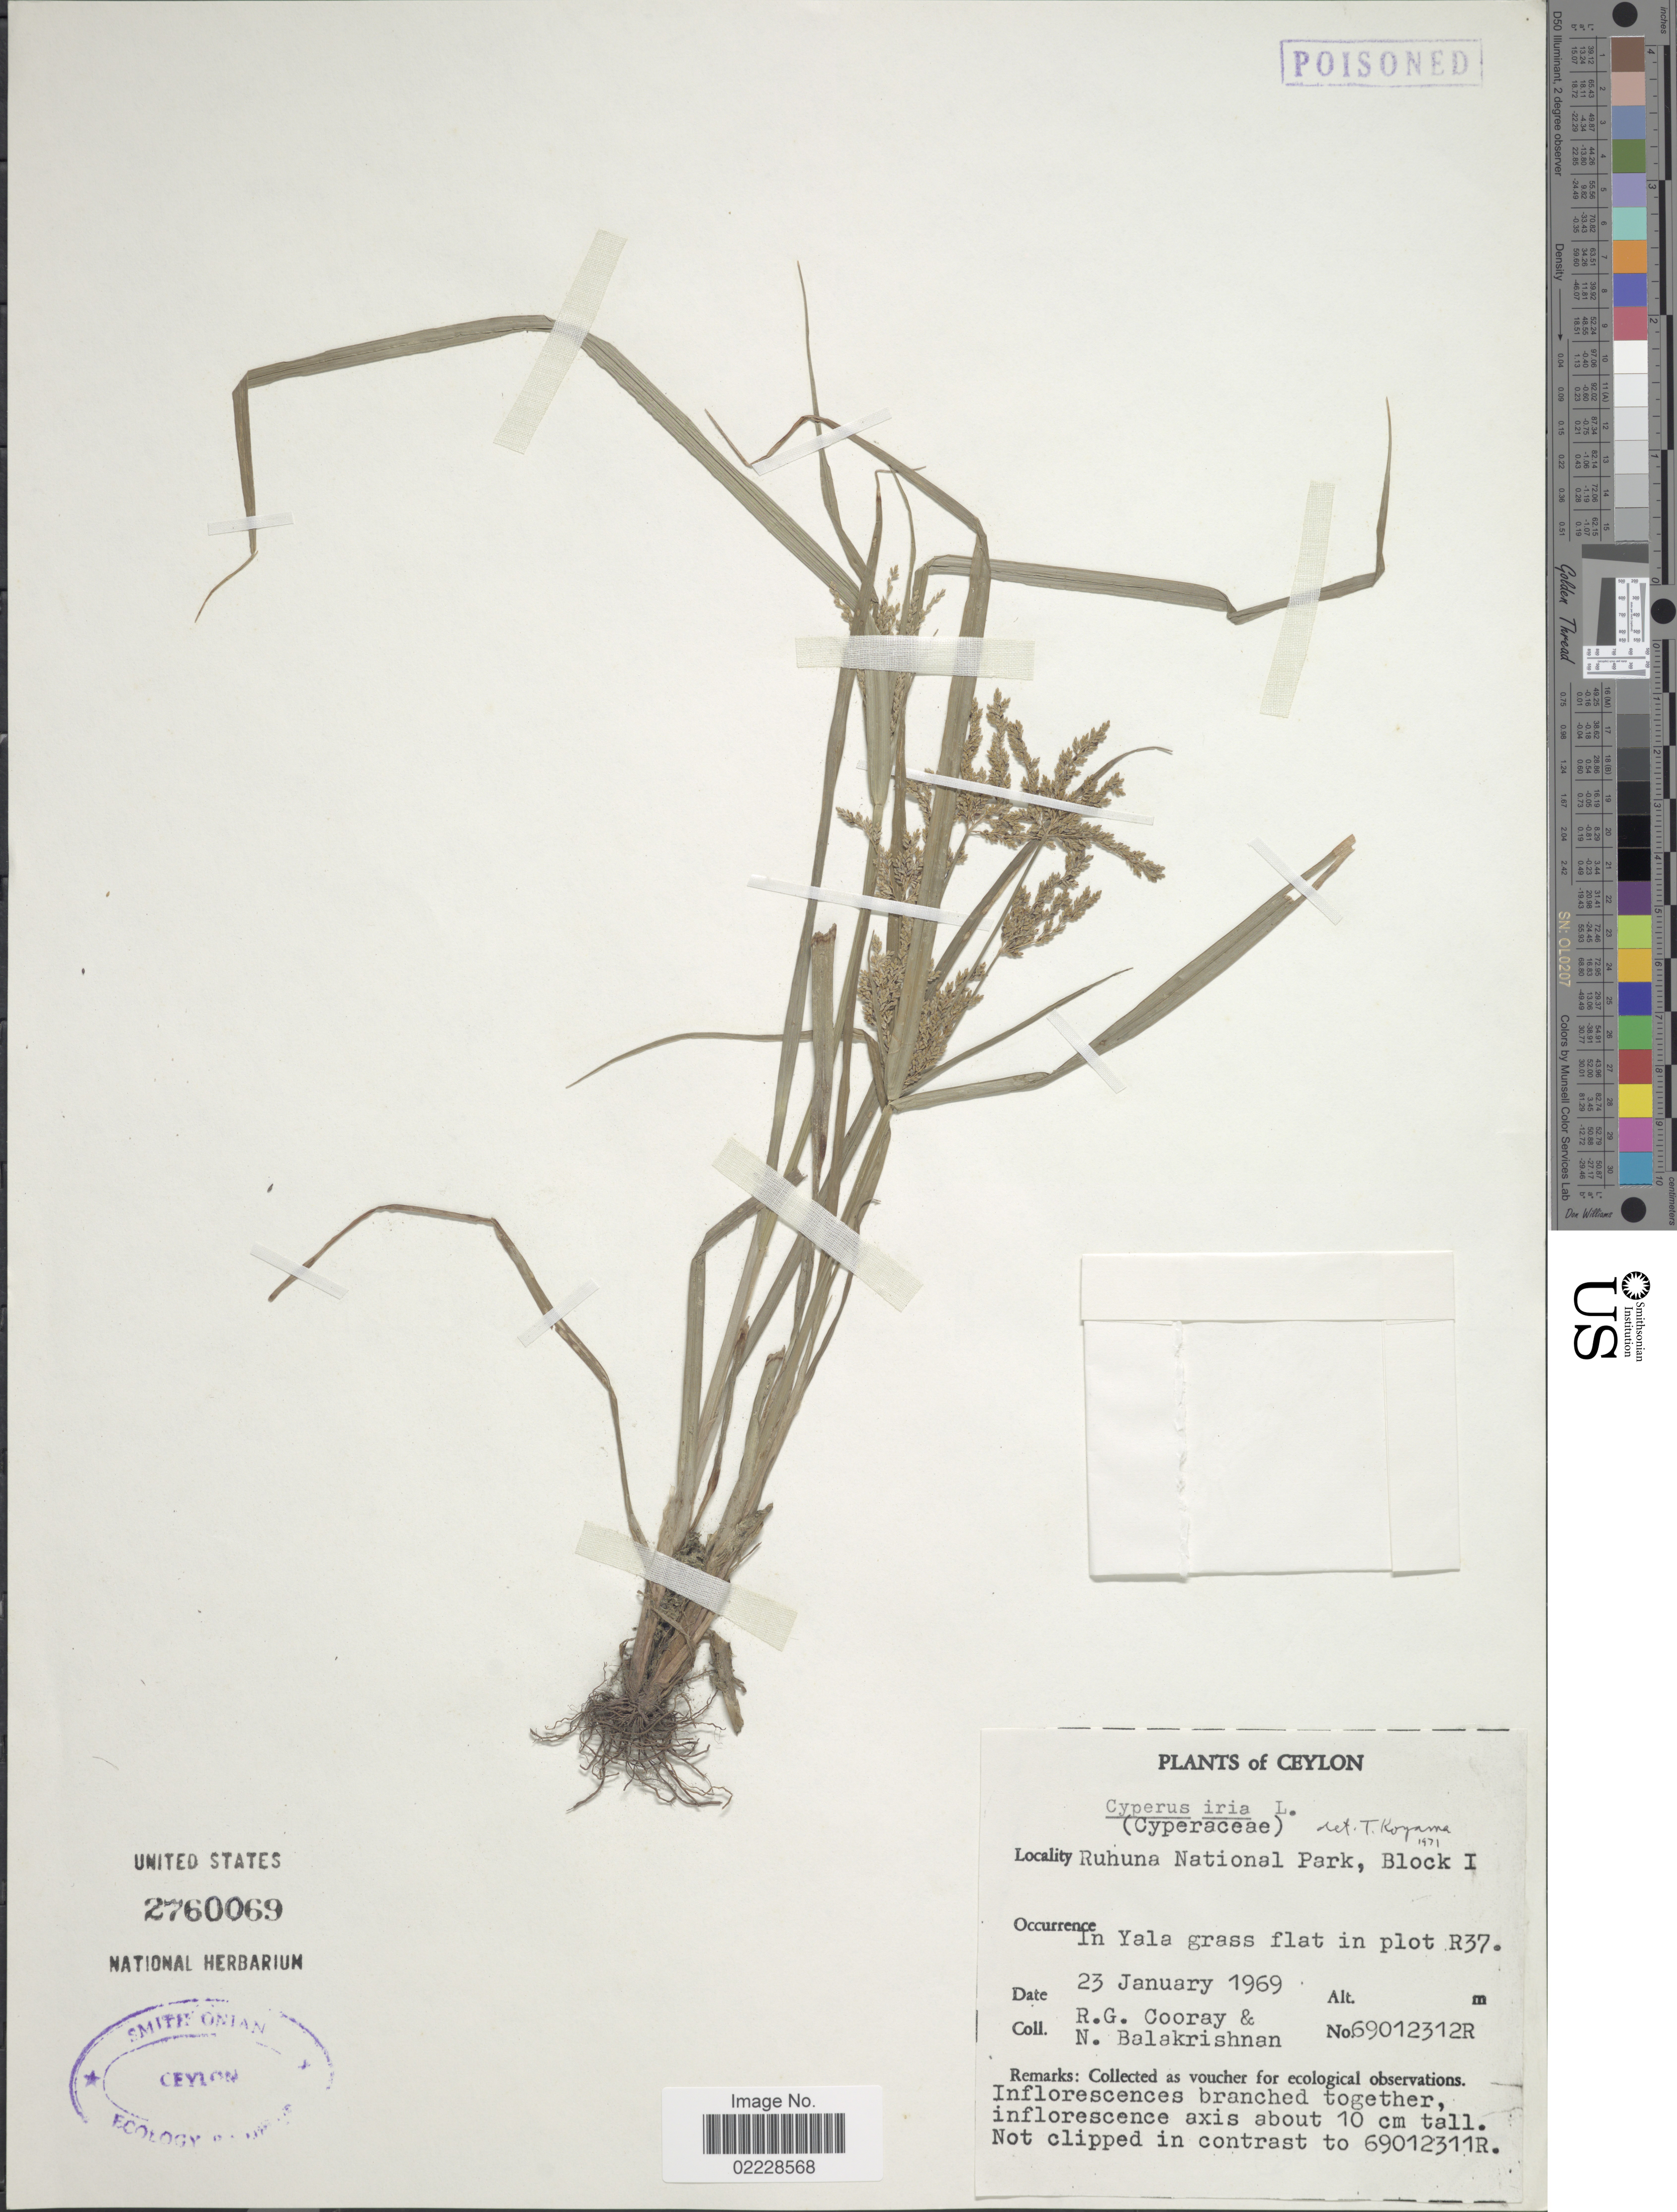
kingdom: Plantae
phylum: Tracheophyta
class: Liliopsida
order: Poales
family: Cyperaceae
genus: Cyperus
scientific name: Cyperus iria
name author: L.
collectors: R. Cooray & N. Balakrishnan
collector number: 69012312R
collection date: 1969-01-23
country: Sri Lanka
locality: Ceylon, In Yala grass flat in plot R37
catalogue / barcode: US 2760069